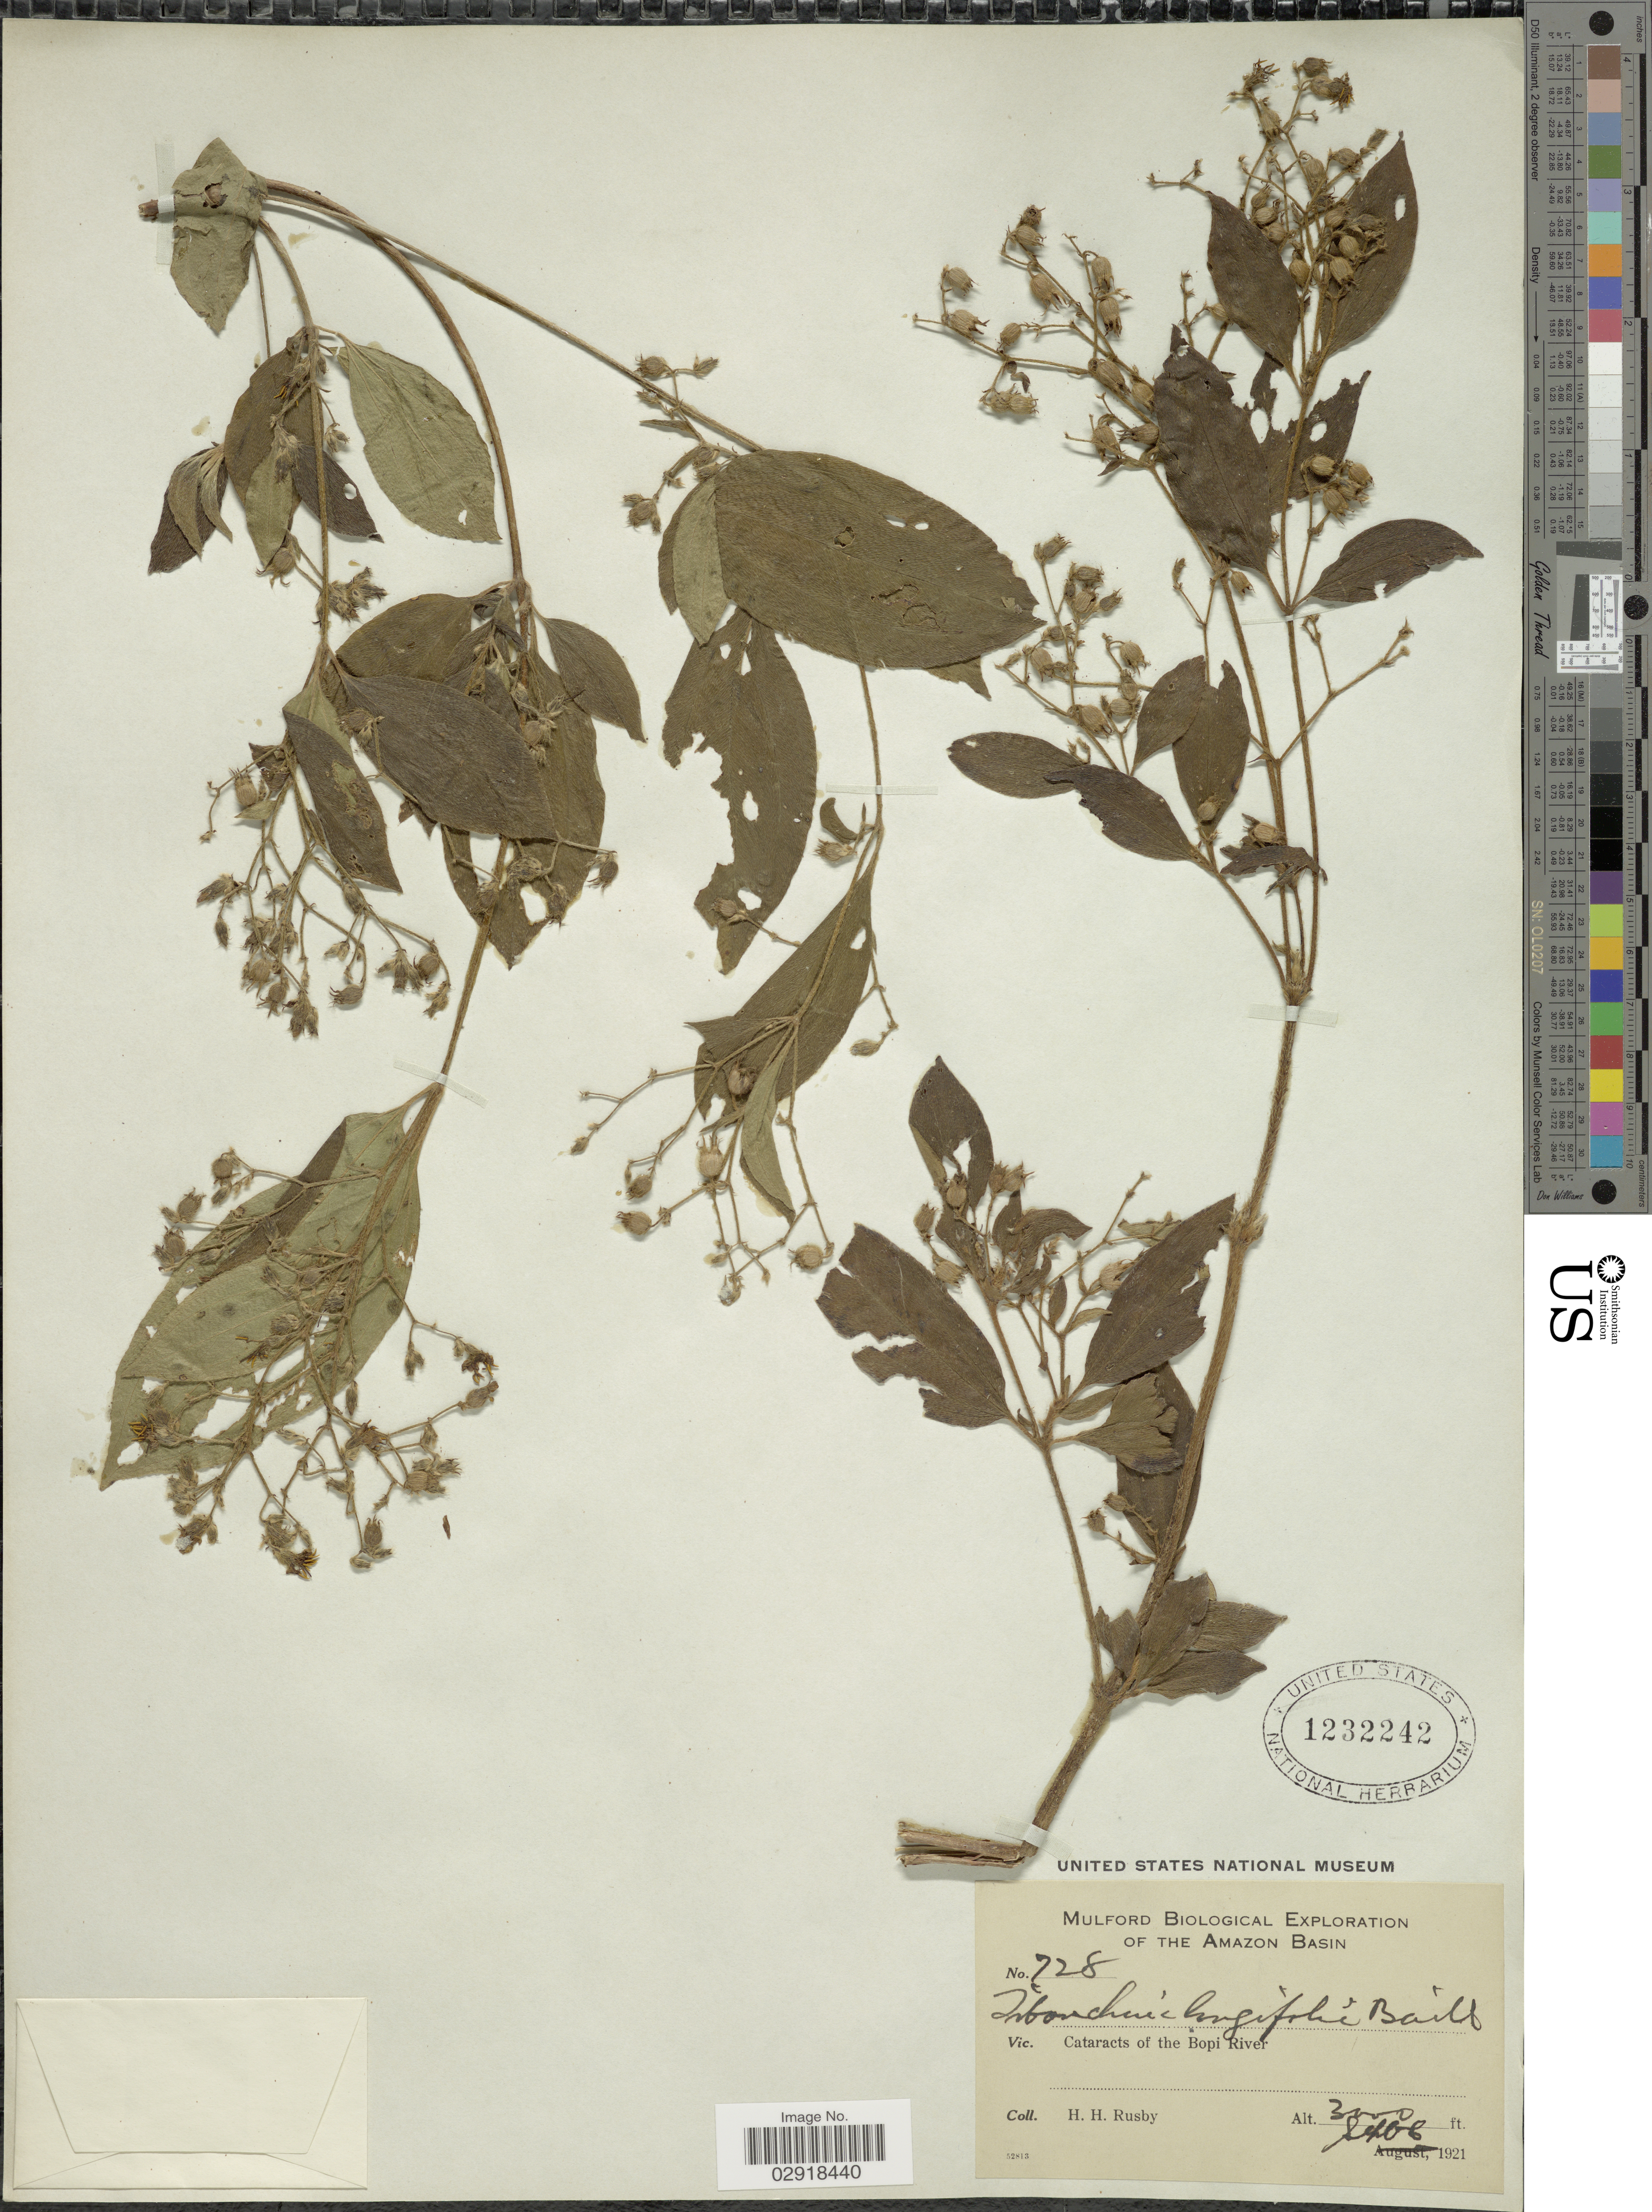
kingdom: Plantae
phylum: Tracheophyta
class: Magnoliopsida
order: Myrtales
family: Melastomataceae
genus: Chaetogastra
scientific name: Chaetogastra longifolia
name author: (Vahl) DC.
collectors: H. H. Rusby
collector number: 728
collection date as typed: Sept. 6, 1921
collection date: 1921-09-06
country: Bolivia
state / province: La Paz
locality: Cataracts of the Bopi River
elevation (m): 914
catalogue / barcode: US 1232242